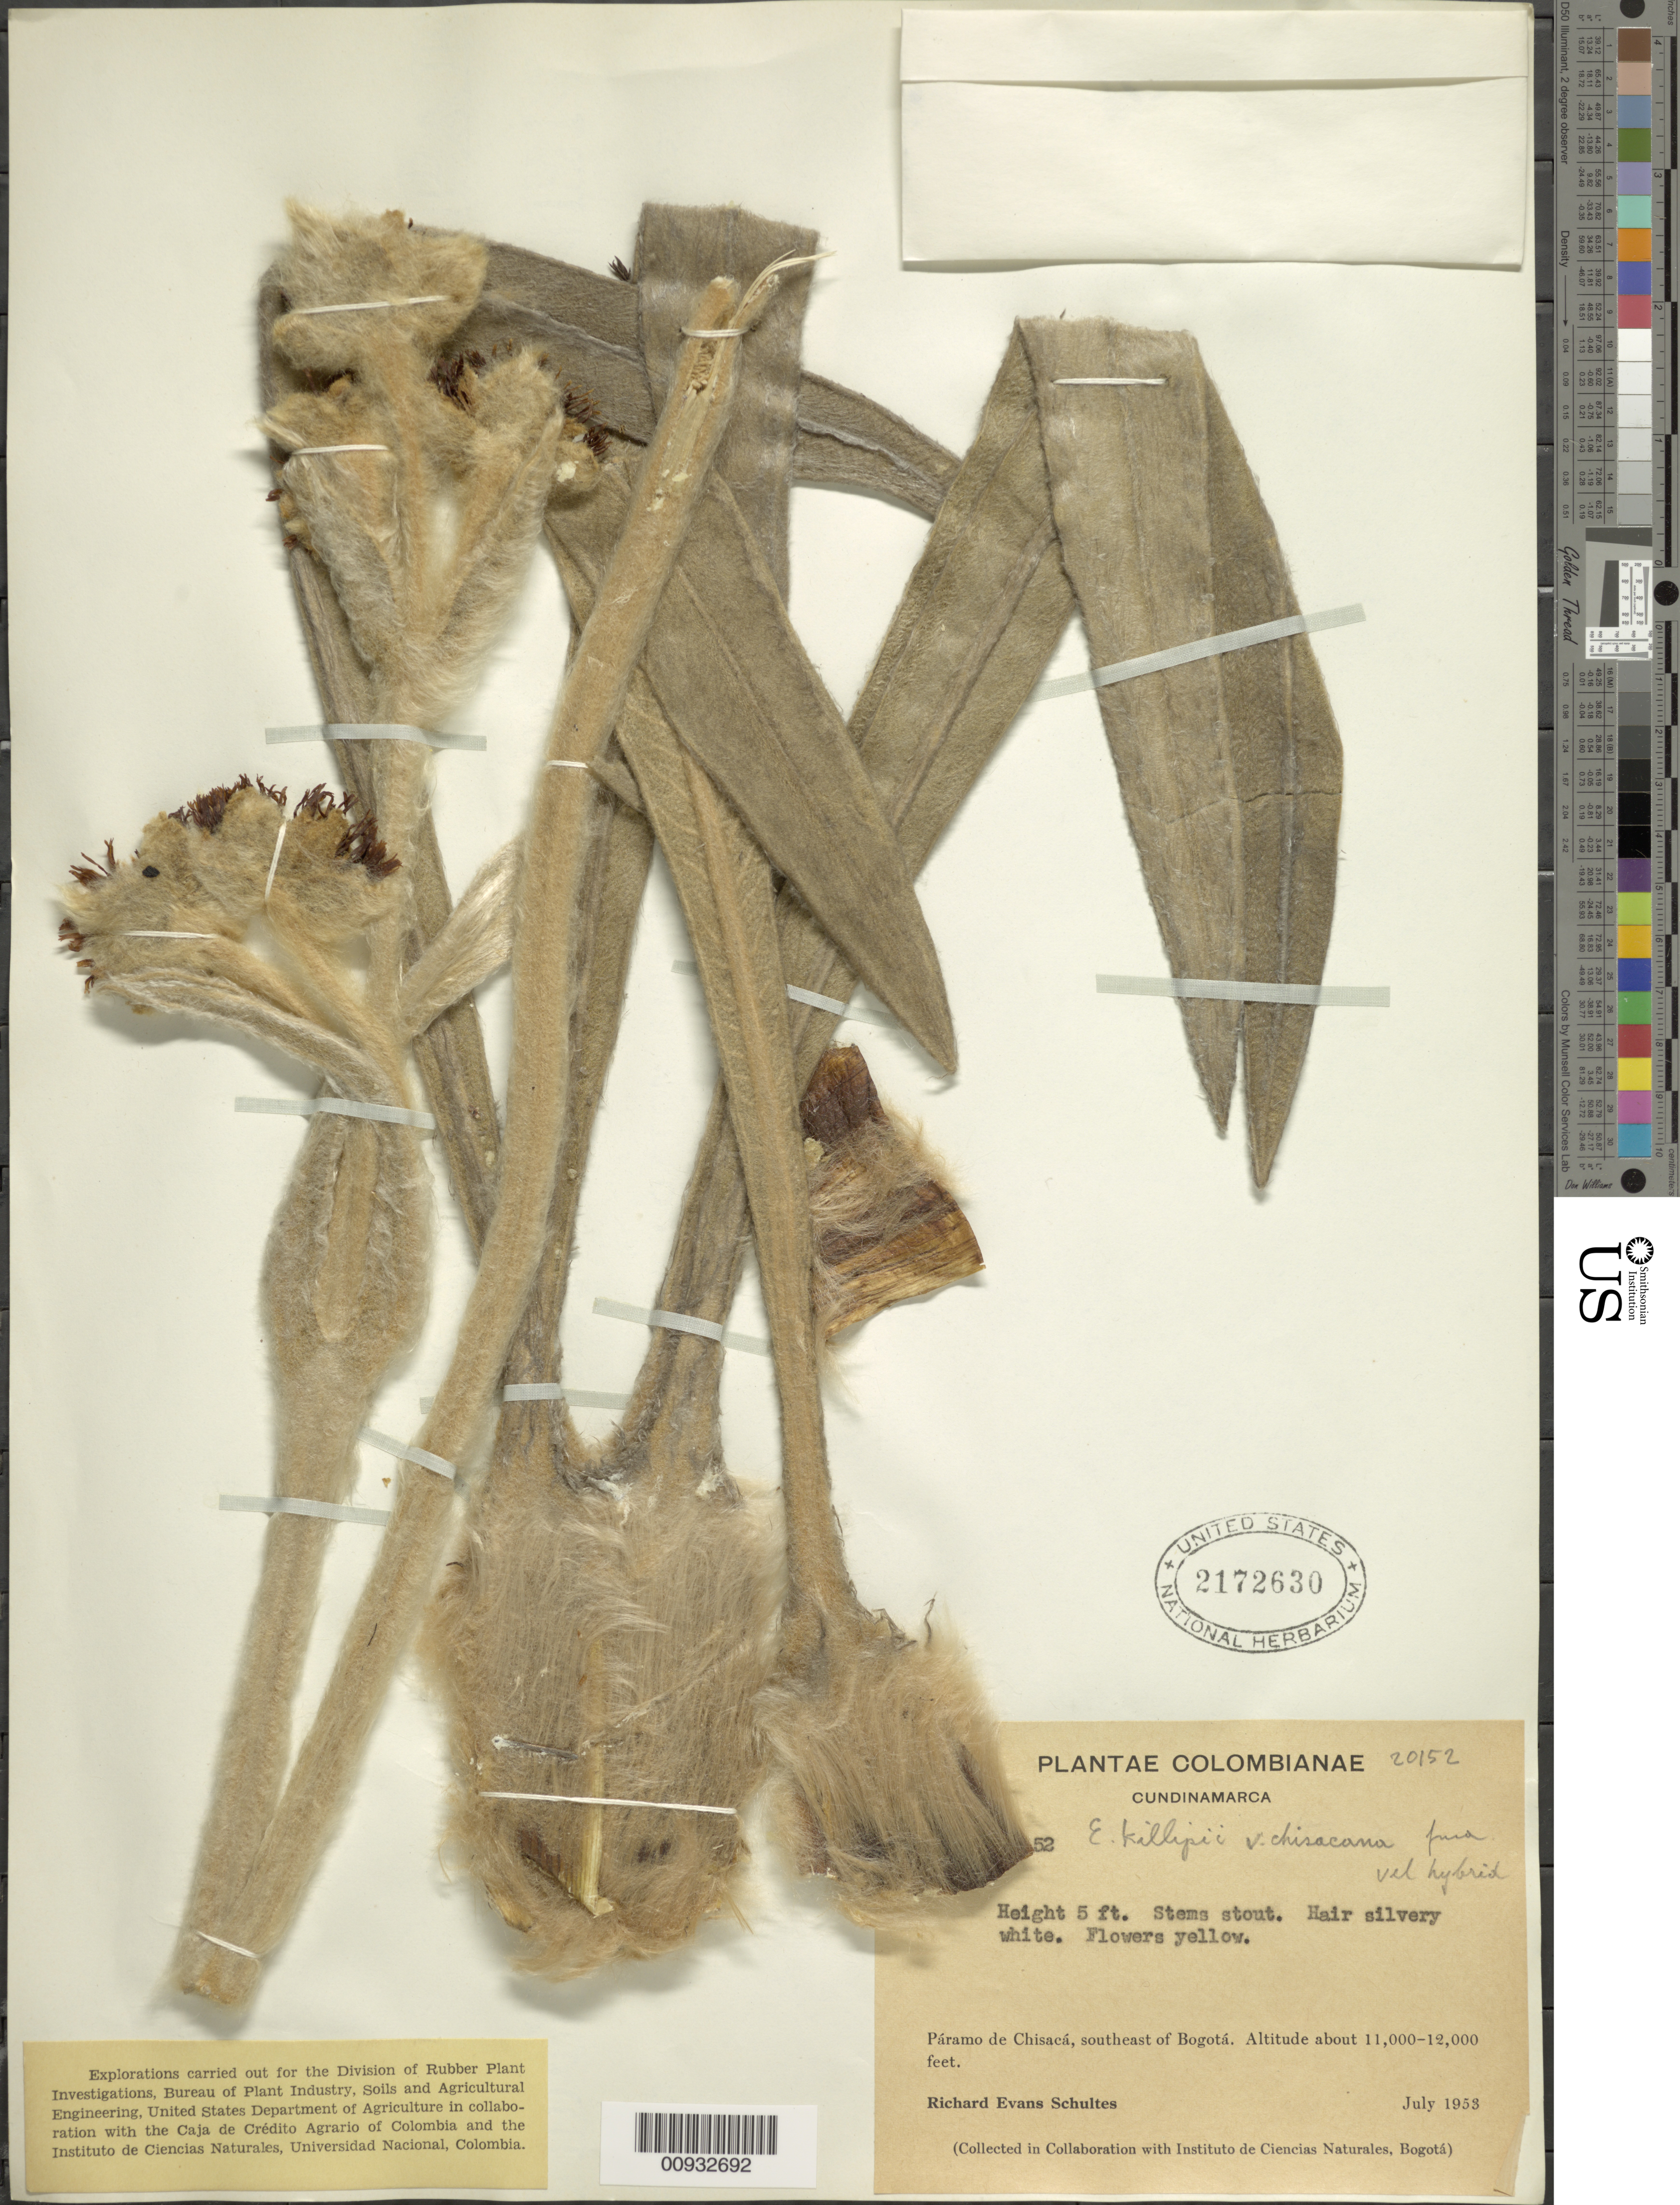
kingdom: Plantae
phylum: Tracheophyta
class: Magnoliopsida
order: Asterales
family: Asteraceae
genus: Espeletia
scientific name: Espeletia killipii var. chisacana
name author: Cuatrec.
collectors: R. E. Schultes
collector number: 20152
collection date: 1953-07-01/1953-07-31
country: Colombia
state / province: Cundinamarca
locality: Páramo de Chisacá. SE of Bogotá.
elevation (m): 3650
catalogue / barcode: US 2172630